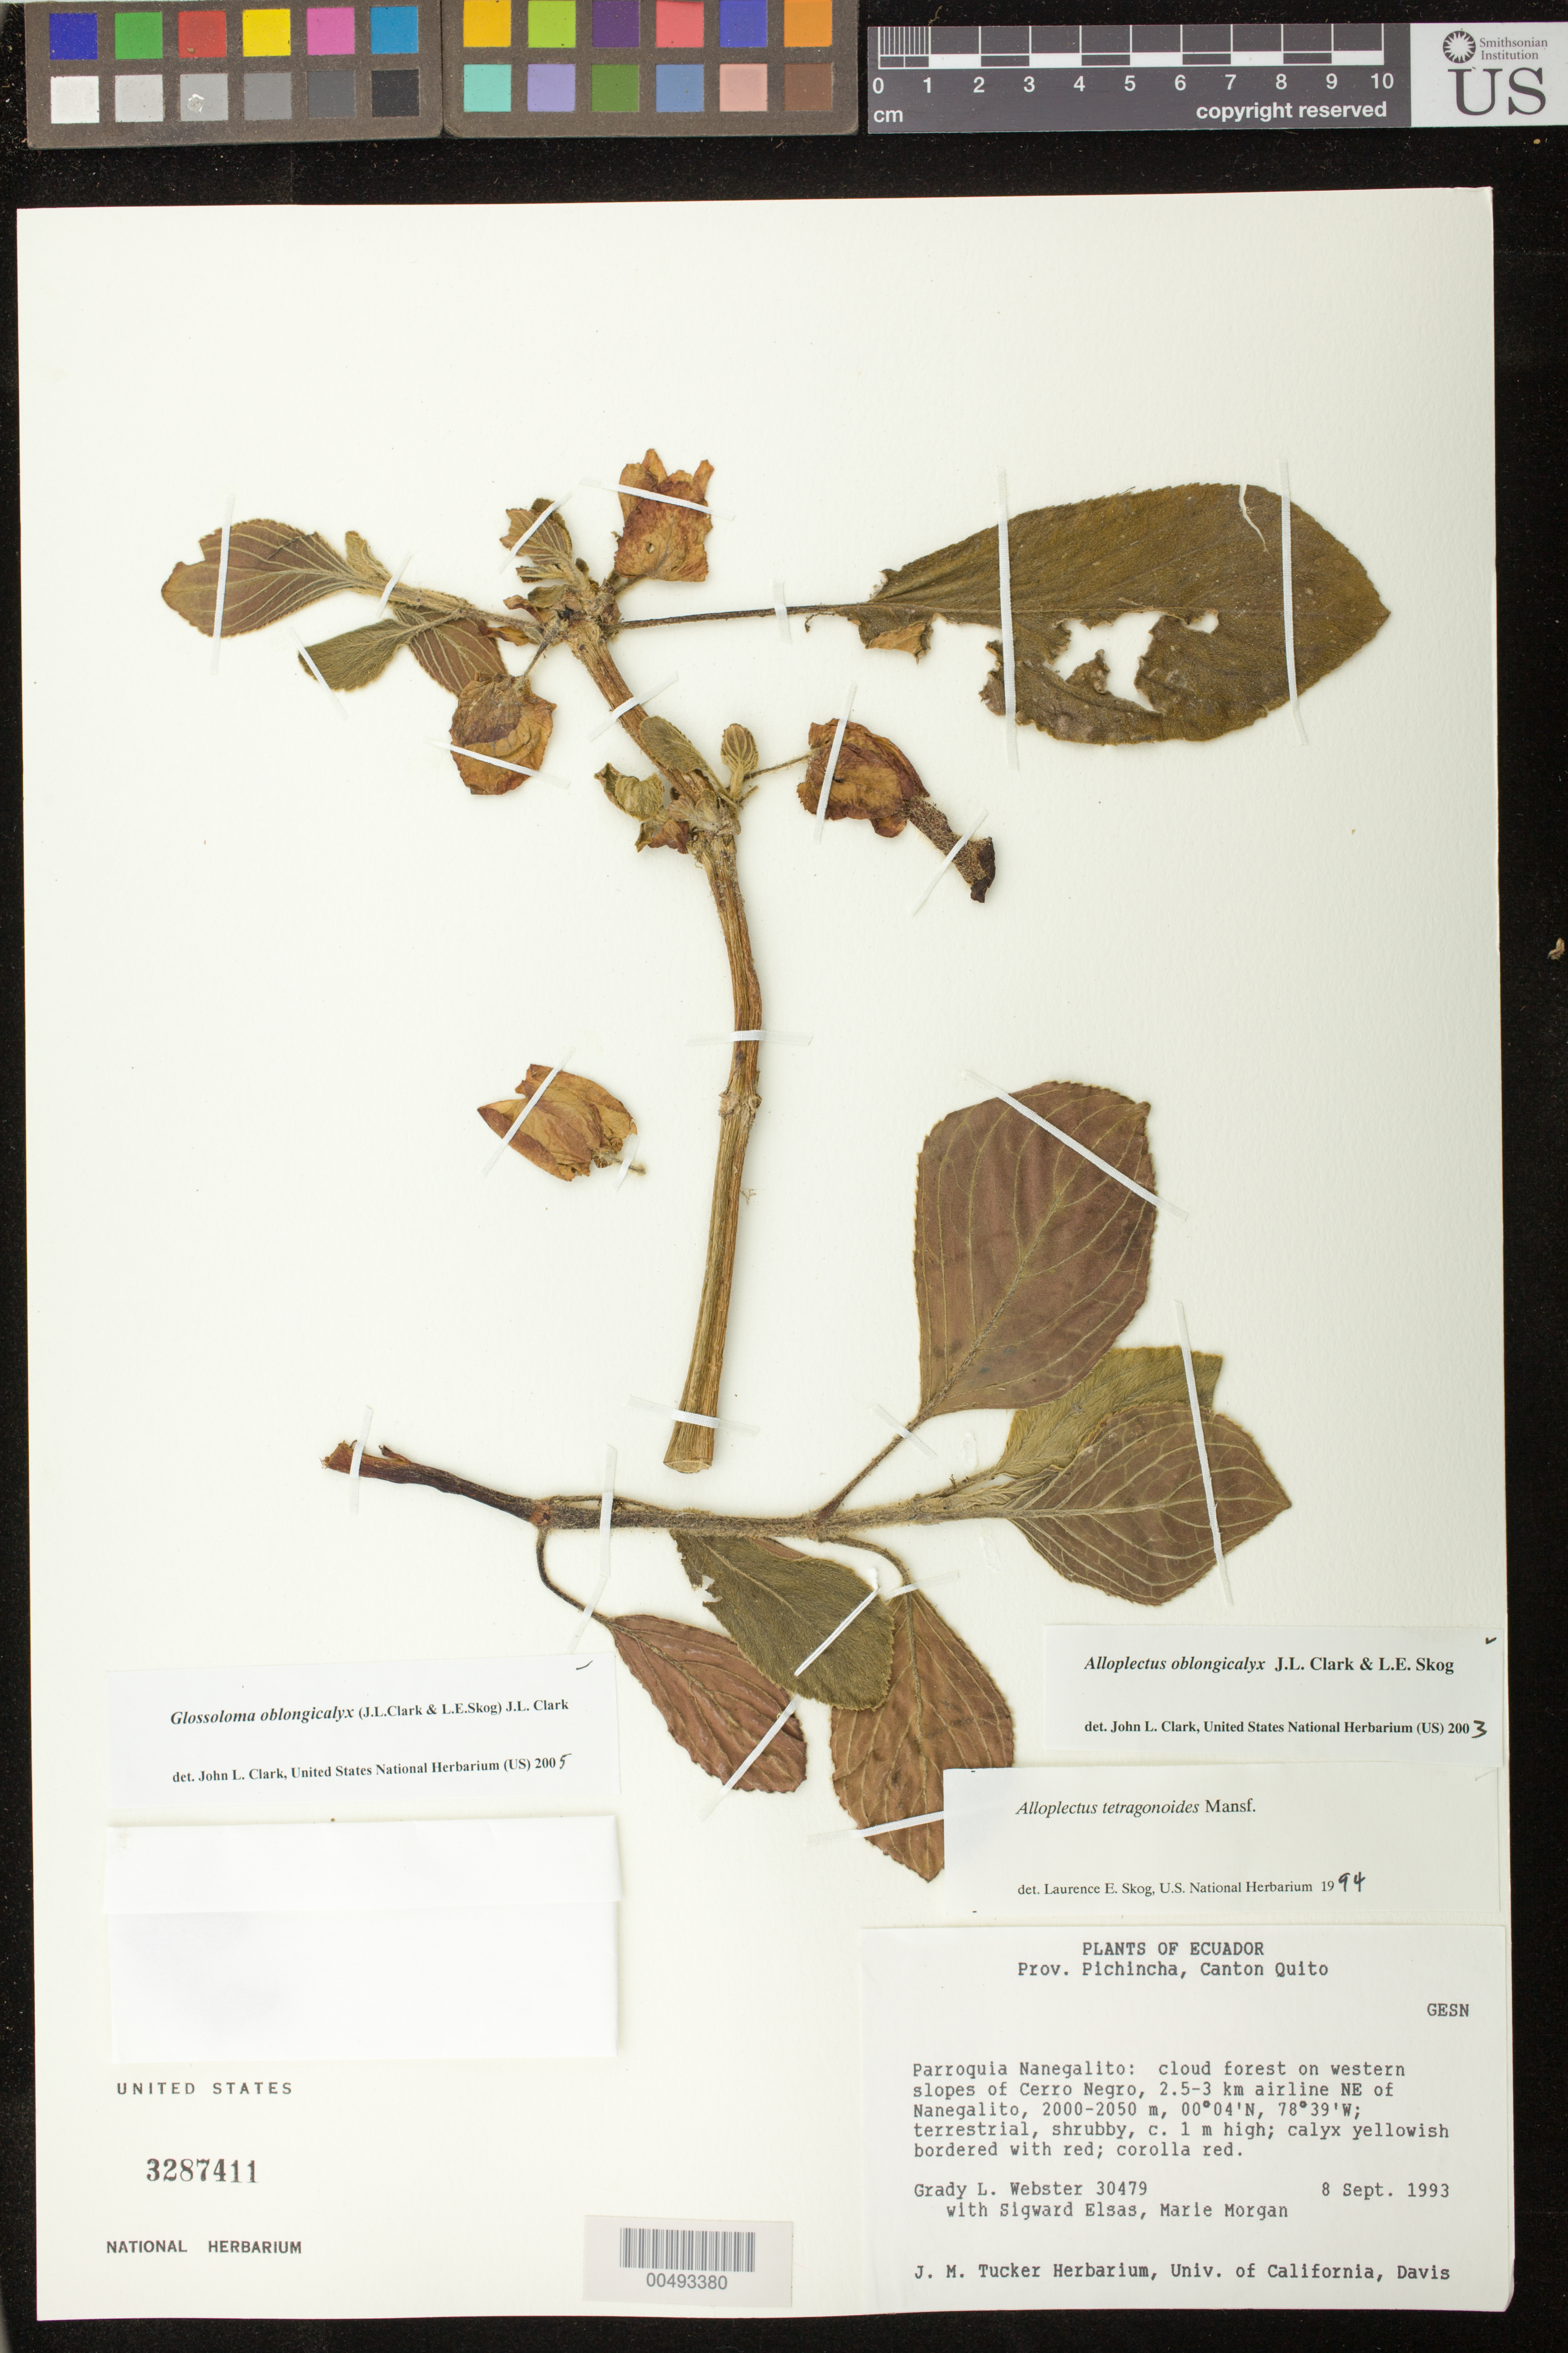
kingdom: Plantae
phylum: Tracheophyta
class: Magnoliopsida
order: Lamiales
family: Gesneriaceae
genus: Glossoloma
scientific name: Glossoloma oblongicalyx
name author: (J.L. Clark & L.E. Skog) J.L. Clark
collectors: G. L. Webster, S. Elsas & M. Morgan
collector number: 30479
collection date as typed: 08 Sep 1993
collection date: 1993-09-08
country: Ecuador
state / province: Pichincha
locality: Cantón Quito, Parroquia Nanegalito: western slopes of Cerro Negro, 2.5-3 km airline NE of Nanegalito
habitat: Cloud forest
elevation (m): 2000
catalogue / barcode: US 3287411